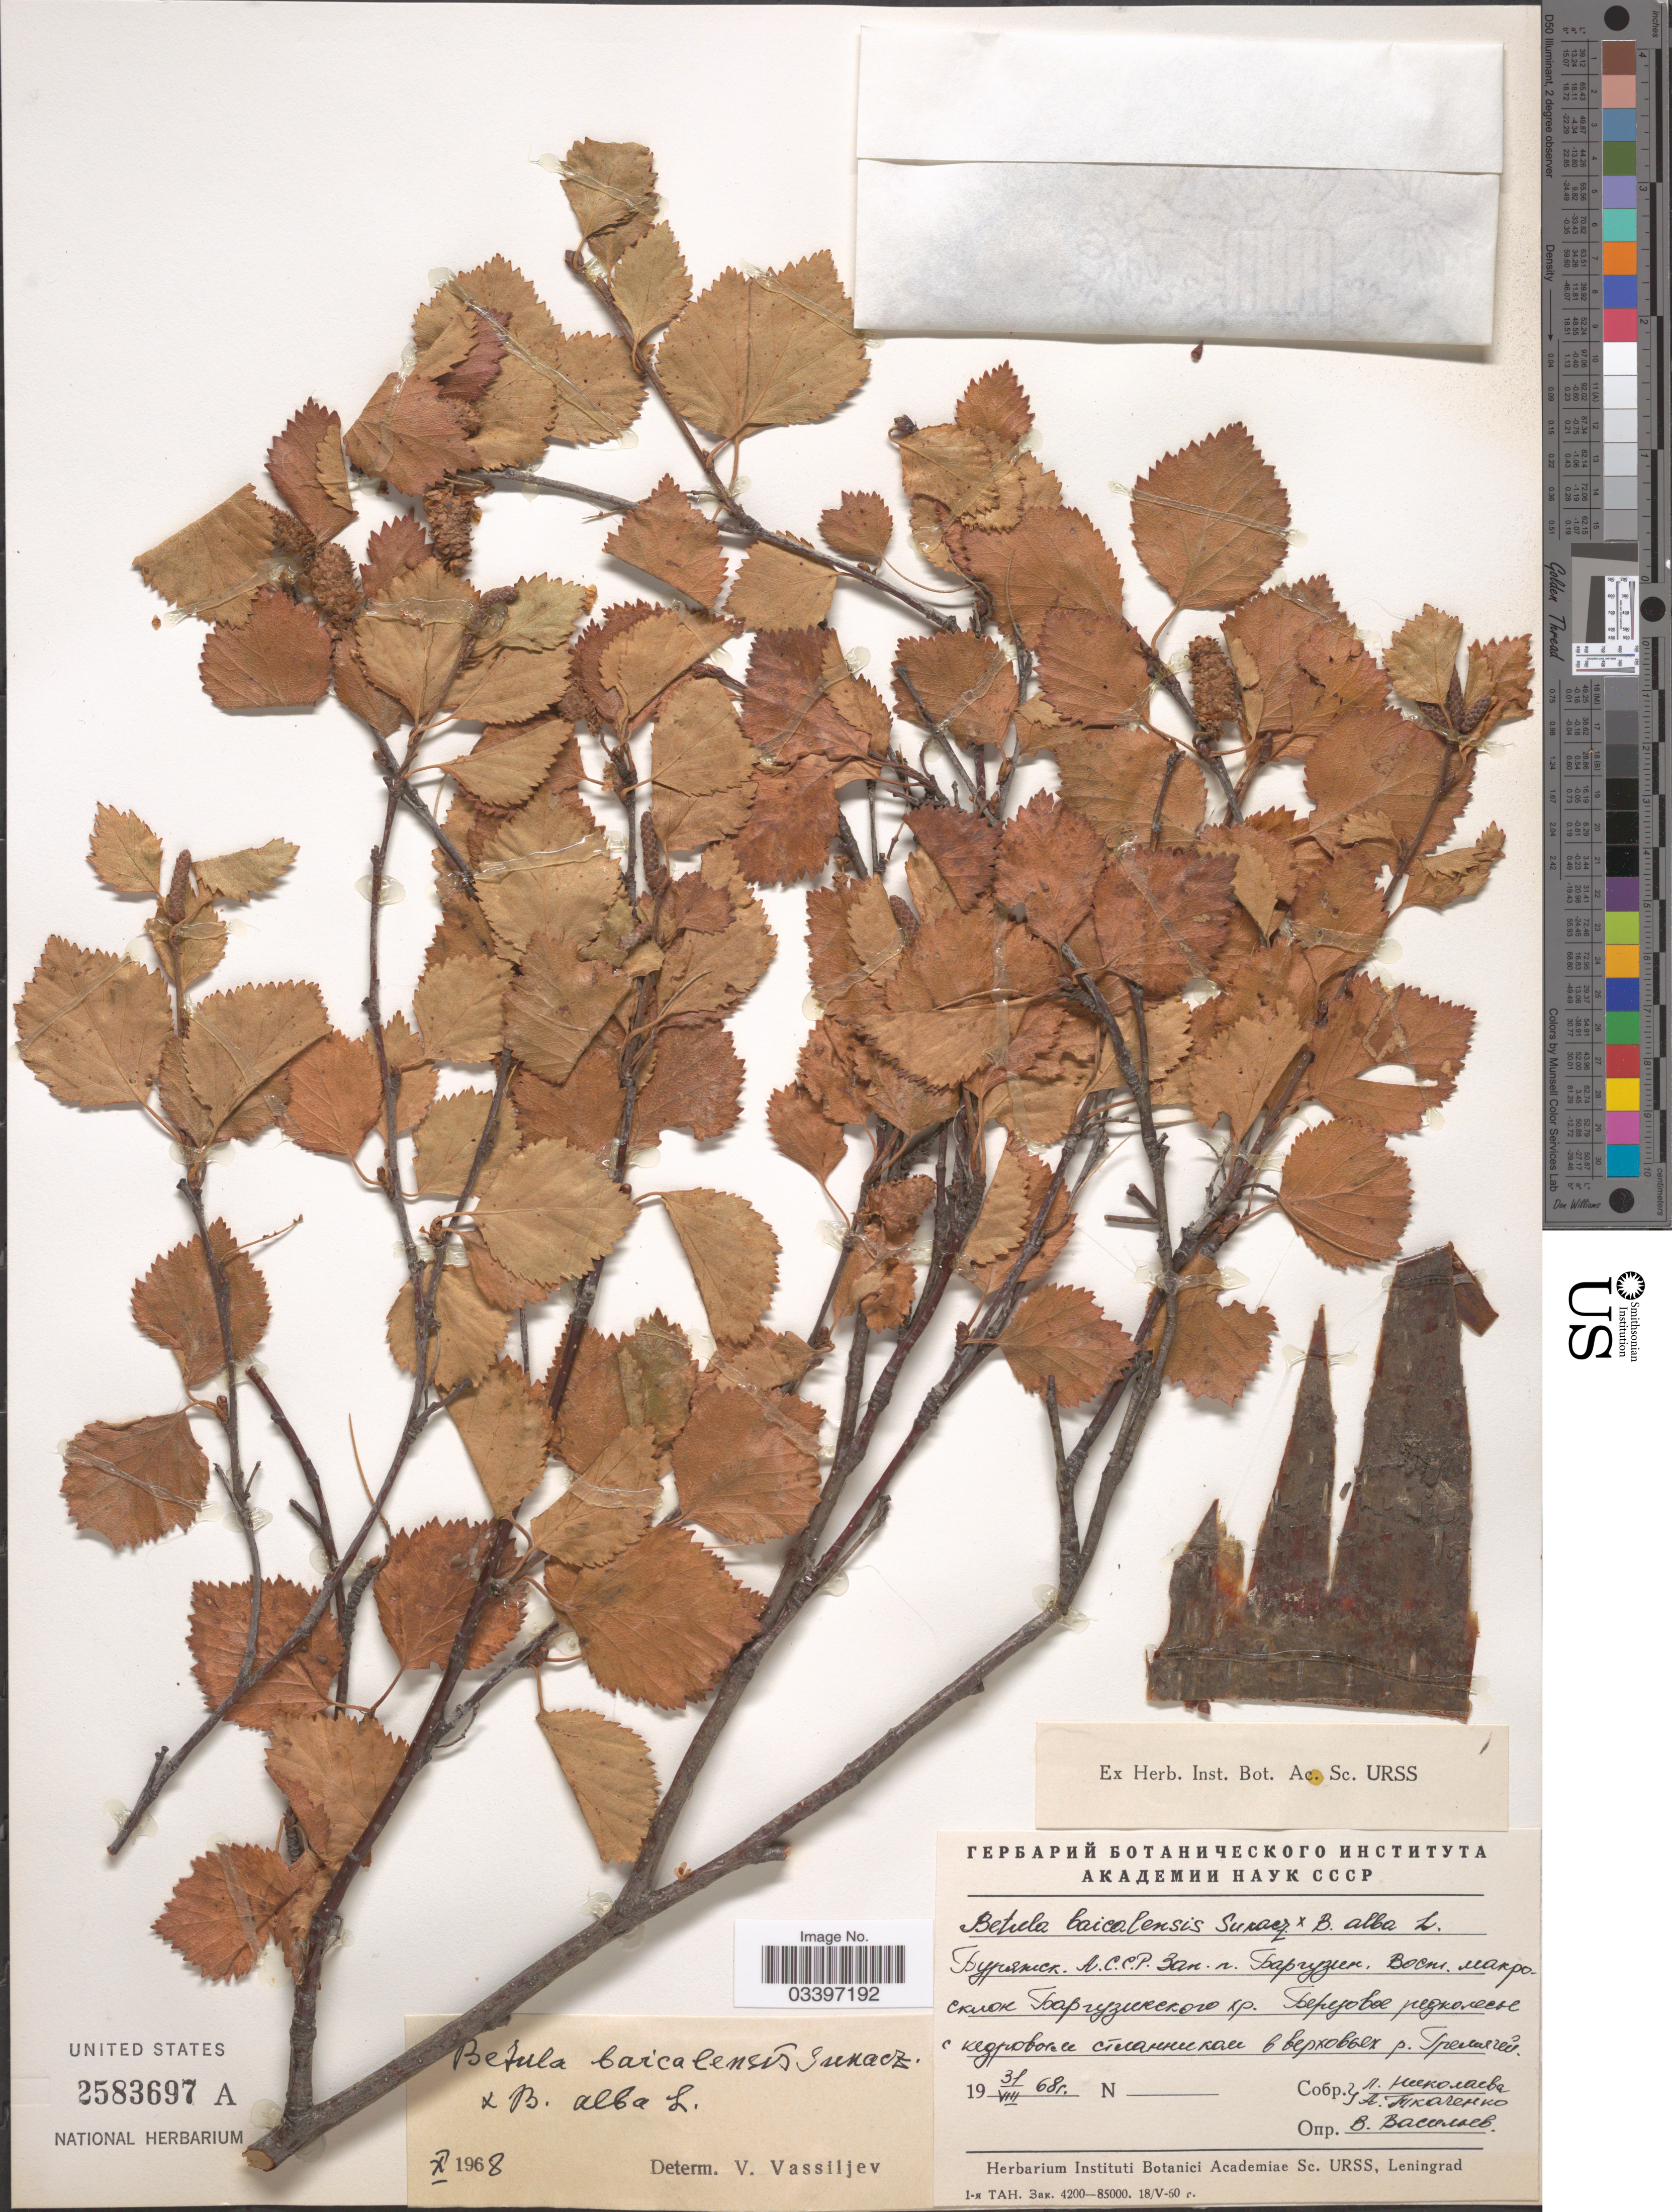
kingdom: Plantae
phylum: Tracheophyta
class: Magnoliopsida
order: Fagales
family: Betulaceae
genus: Betula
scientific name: Betula baicalensis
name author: Sukaczev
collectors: L. Nikolaeva & A. Tkachenko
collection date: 1968-08-31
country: Russian Federation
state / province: Buryatia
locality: W of village Barguzin, E slope of Barguzin Mts., Upper River Gremyachaya.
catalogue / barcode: US 2583697A